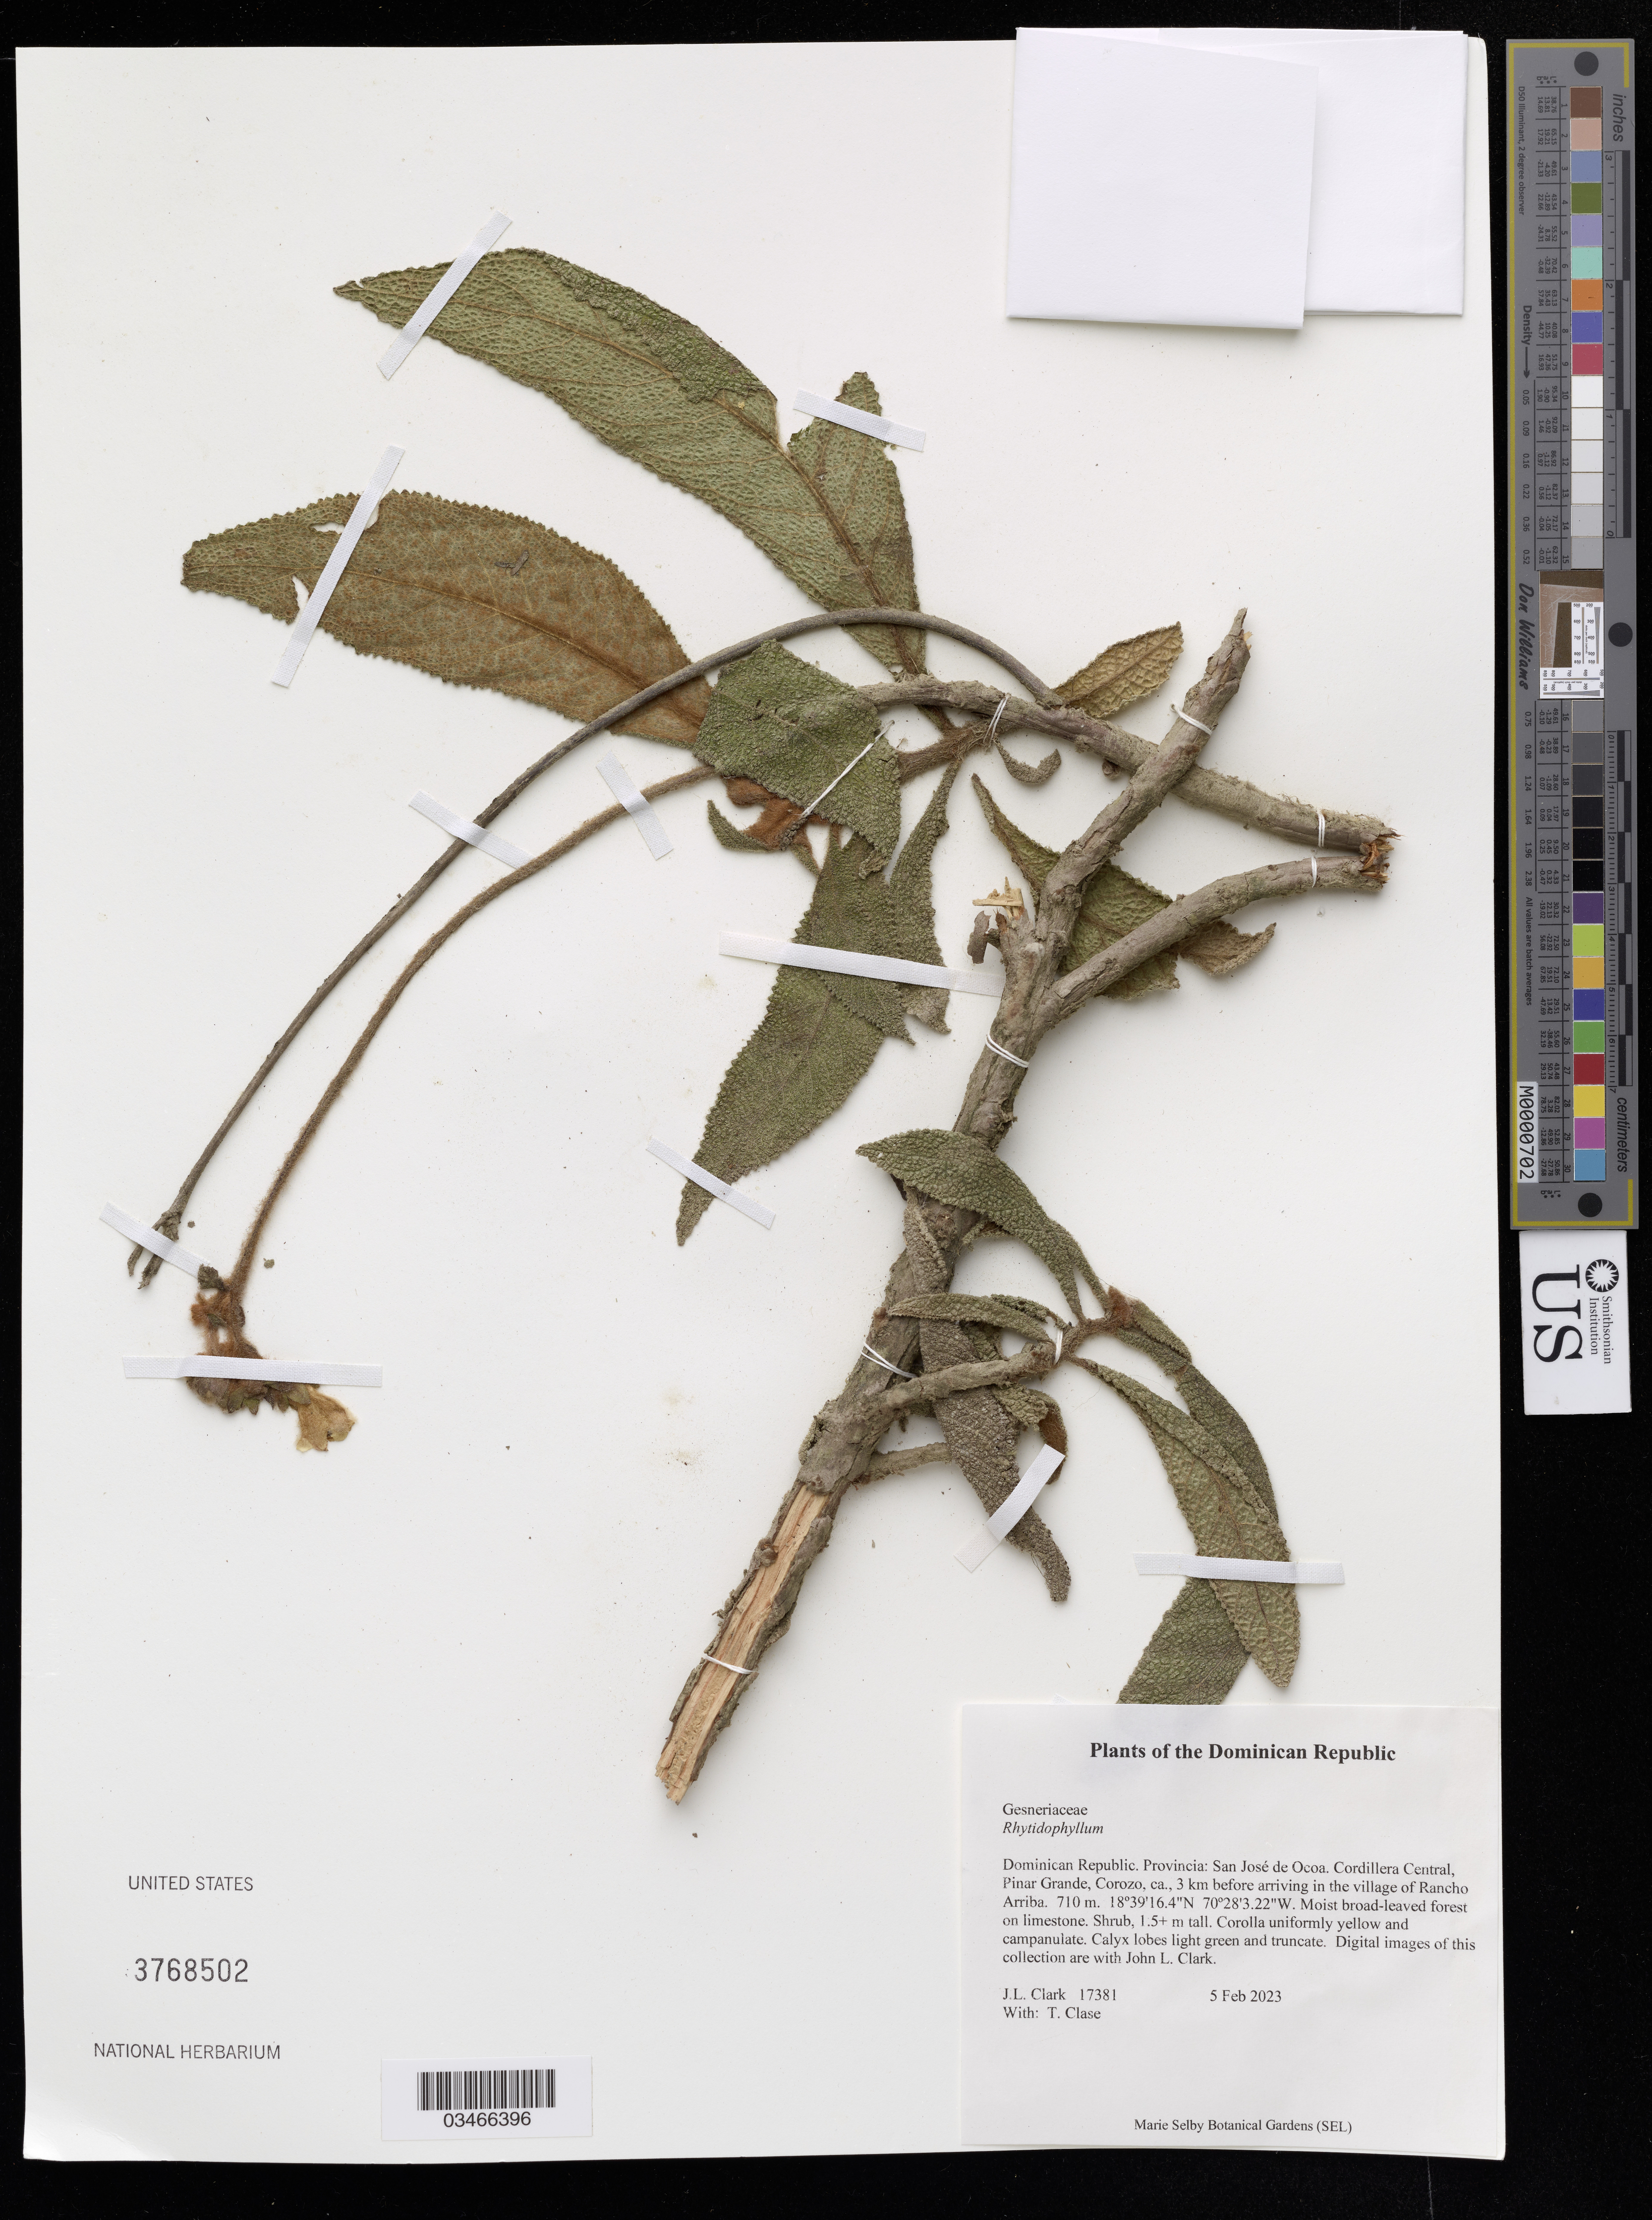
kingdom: Plantae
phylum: Tracheophyta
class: Magnoliopsida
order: Lamiales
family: Gesneriaceae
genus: Rhytidophyllum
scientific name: Rhytidophyllum sp.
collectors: J. Clark & T. Clase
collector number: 17381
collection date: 2023-02-05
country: Dominican Republic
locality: Dominican Republic. Provincia: San José de Ocoa. Cordillera Central, Pinar Grande, Corozo, ca., 3 km before arriving in the village of Rancho Arriba.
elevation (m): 710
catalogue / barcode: US 3768502